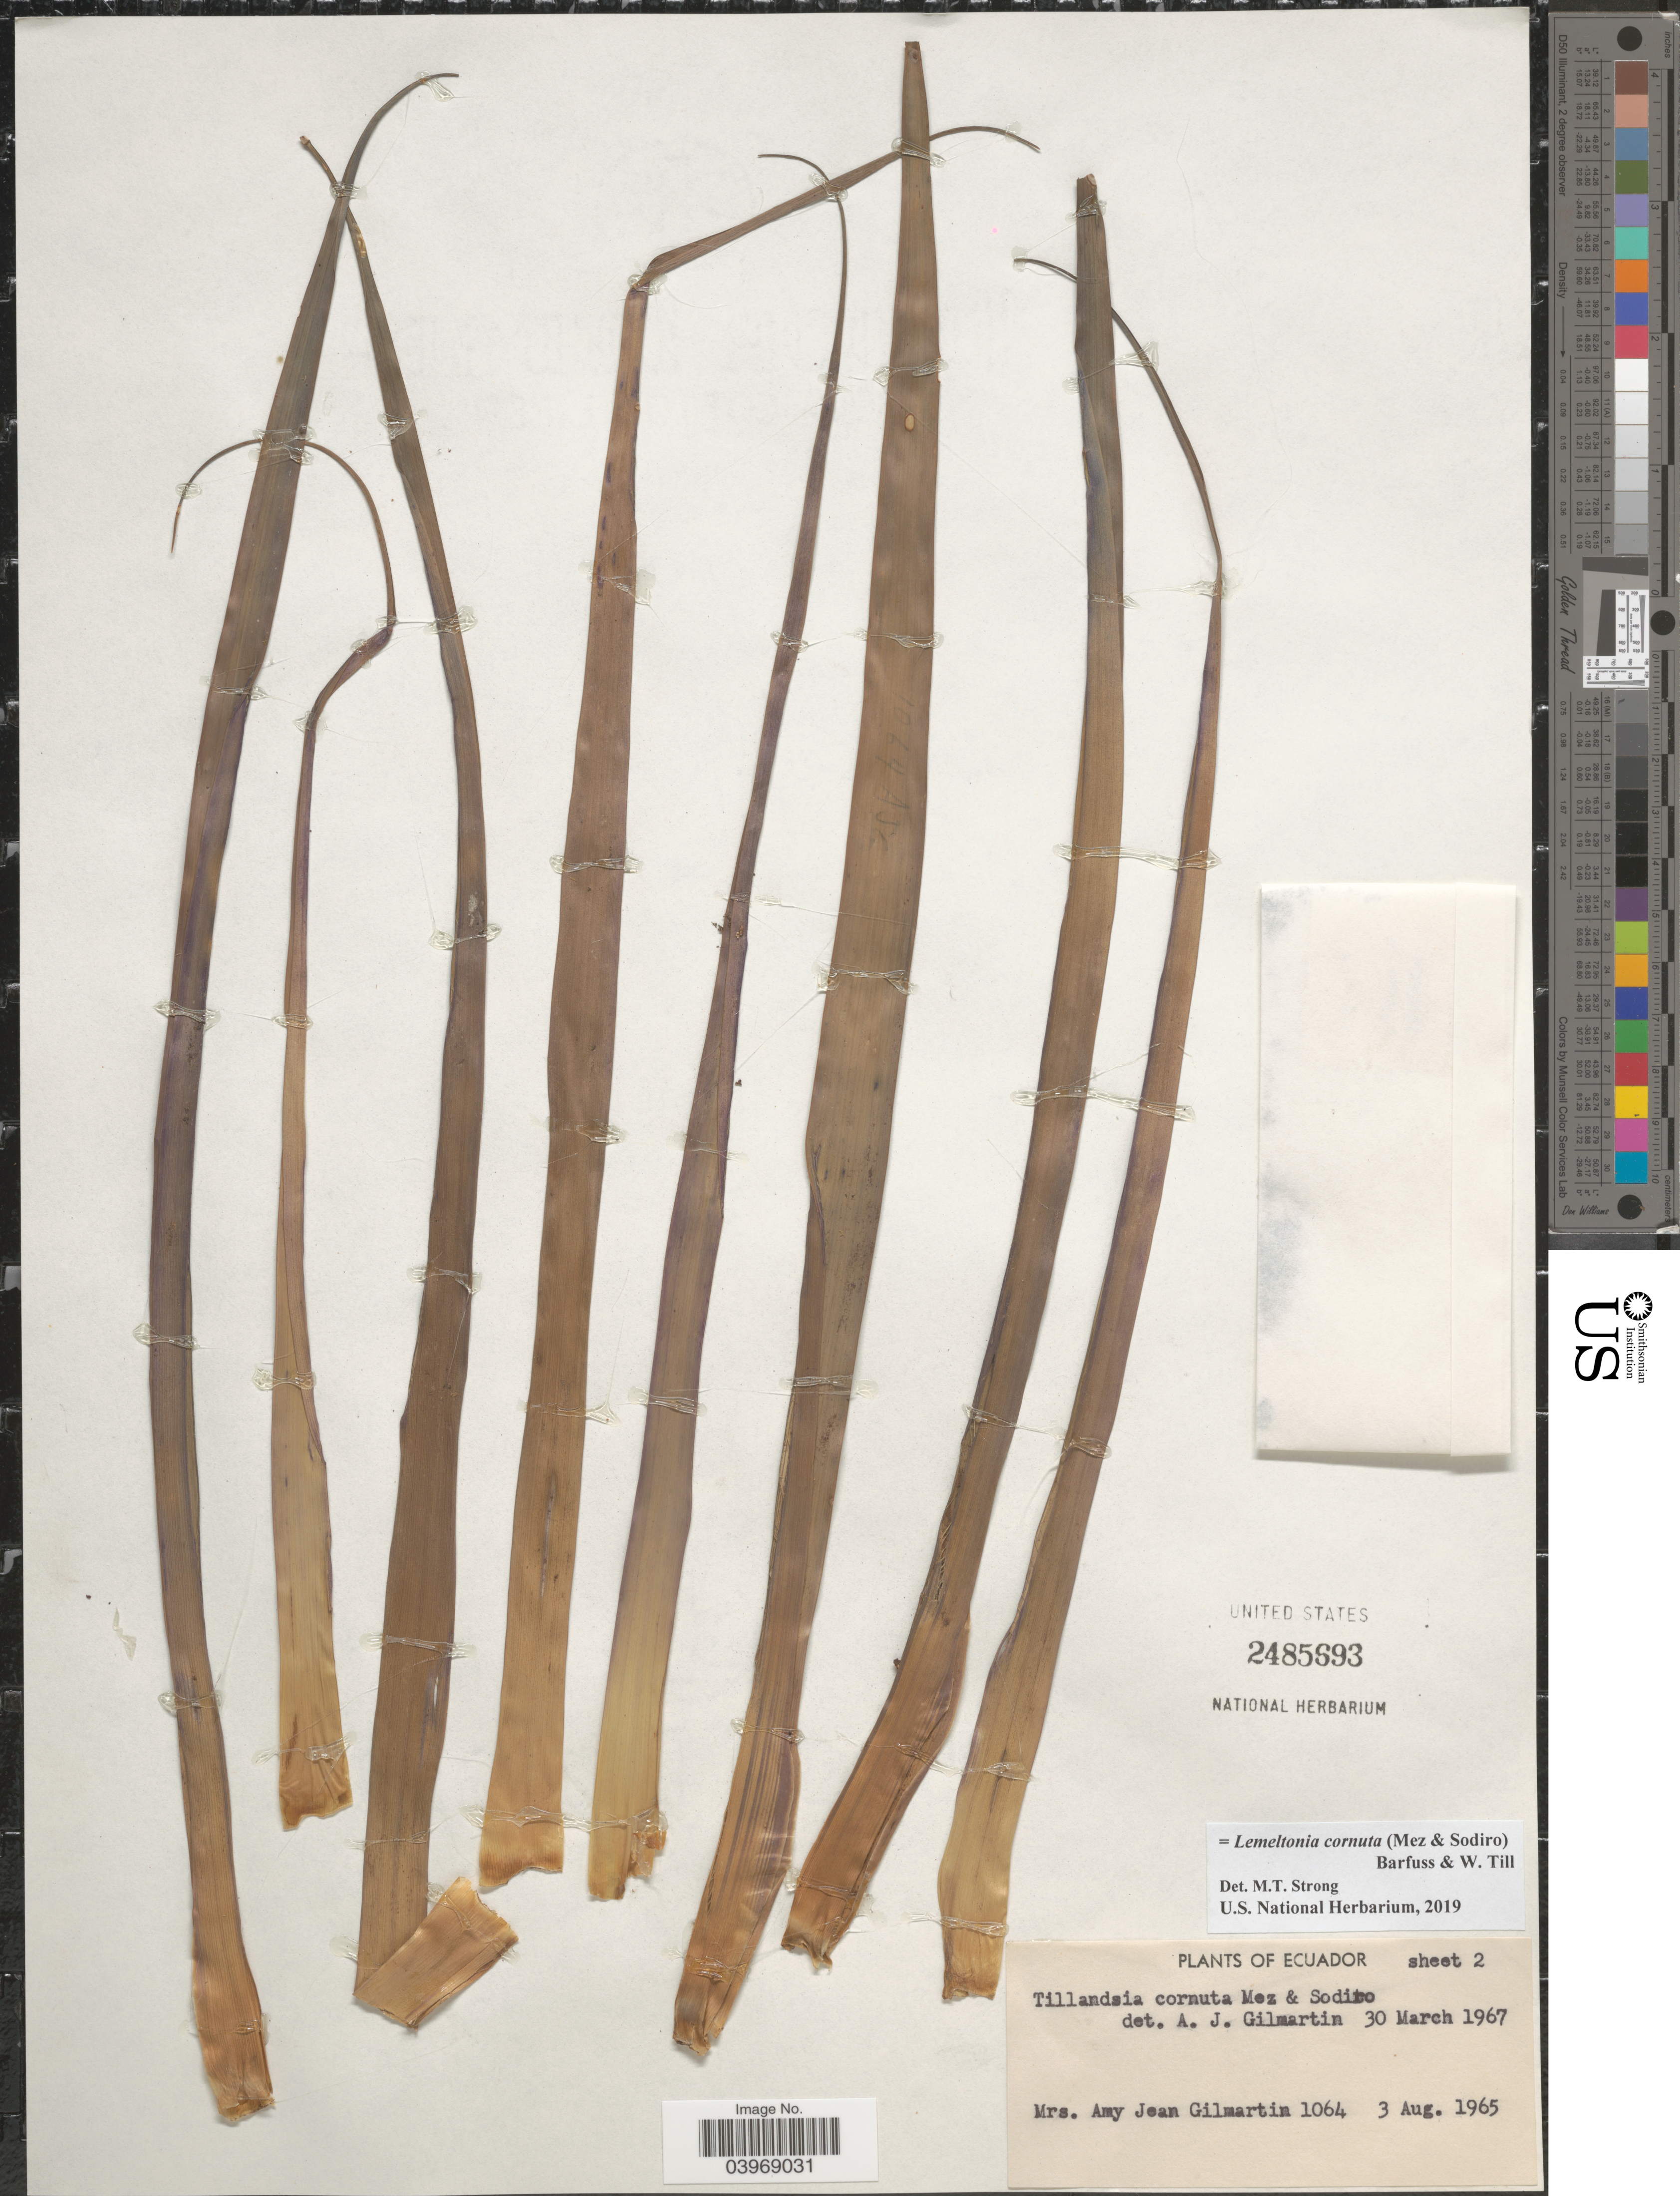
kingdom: Plantae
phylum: Tracheophyta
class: Liliopsida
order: Poales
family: Bromeliaceae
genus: Lemeltonia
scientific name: Lemeltonia cornuta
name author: (Mez & Sodiro) Barfuss & W. Till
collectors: A. J. Gilmartin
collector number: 1064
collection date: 1965-08-03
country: Ecuador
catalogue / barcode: US 2485693